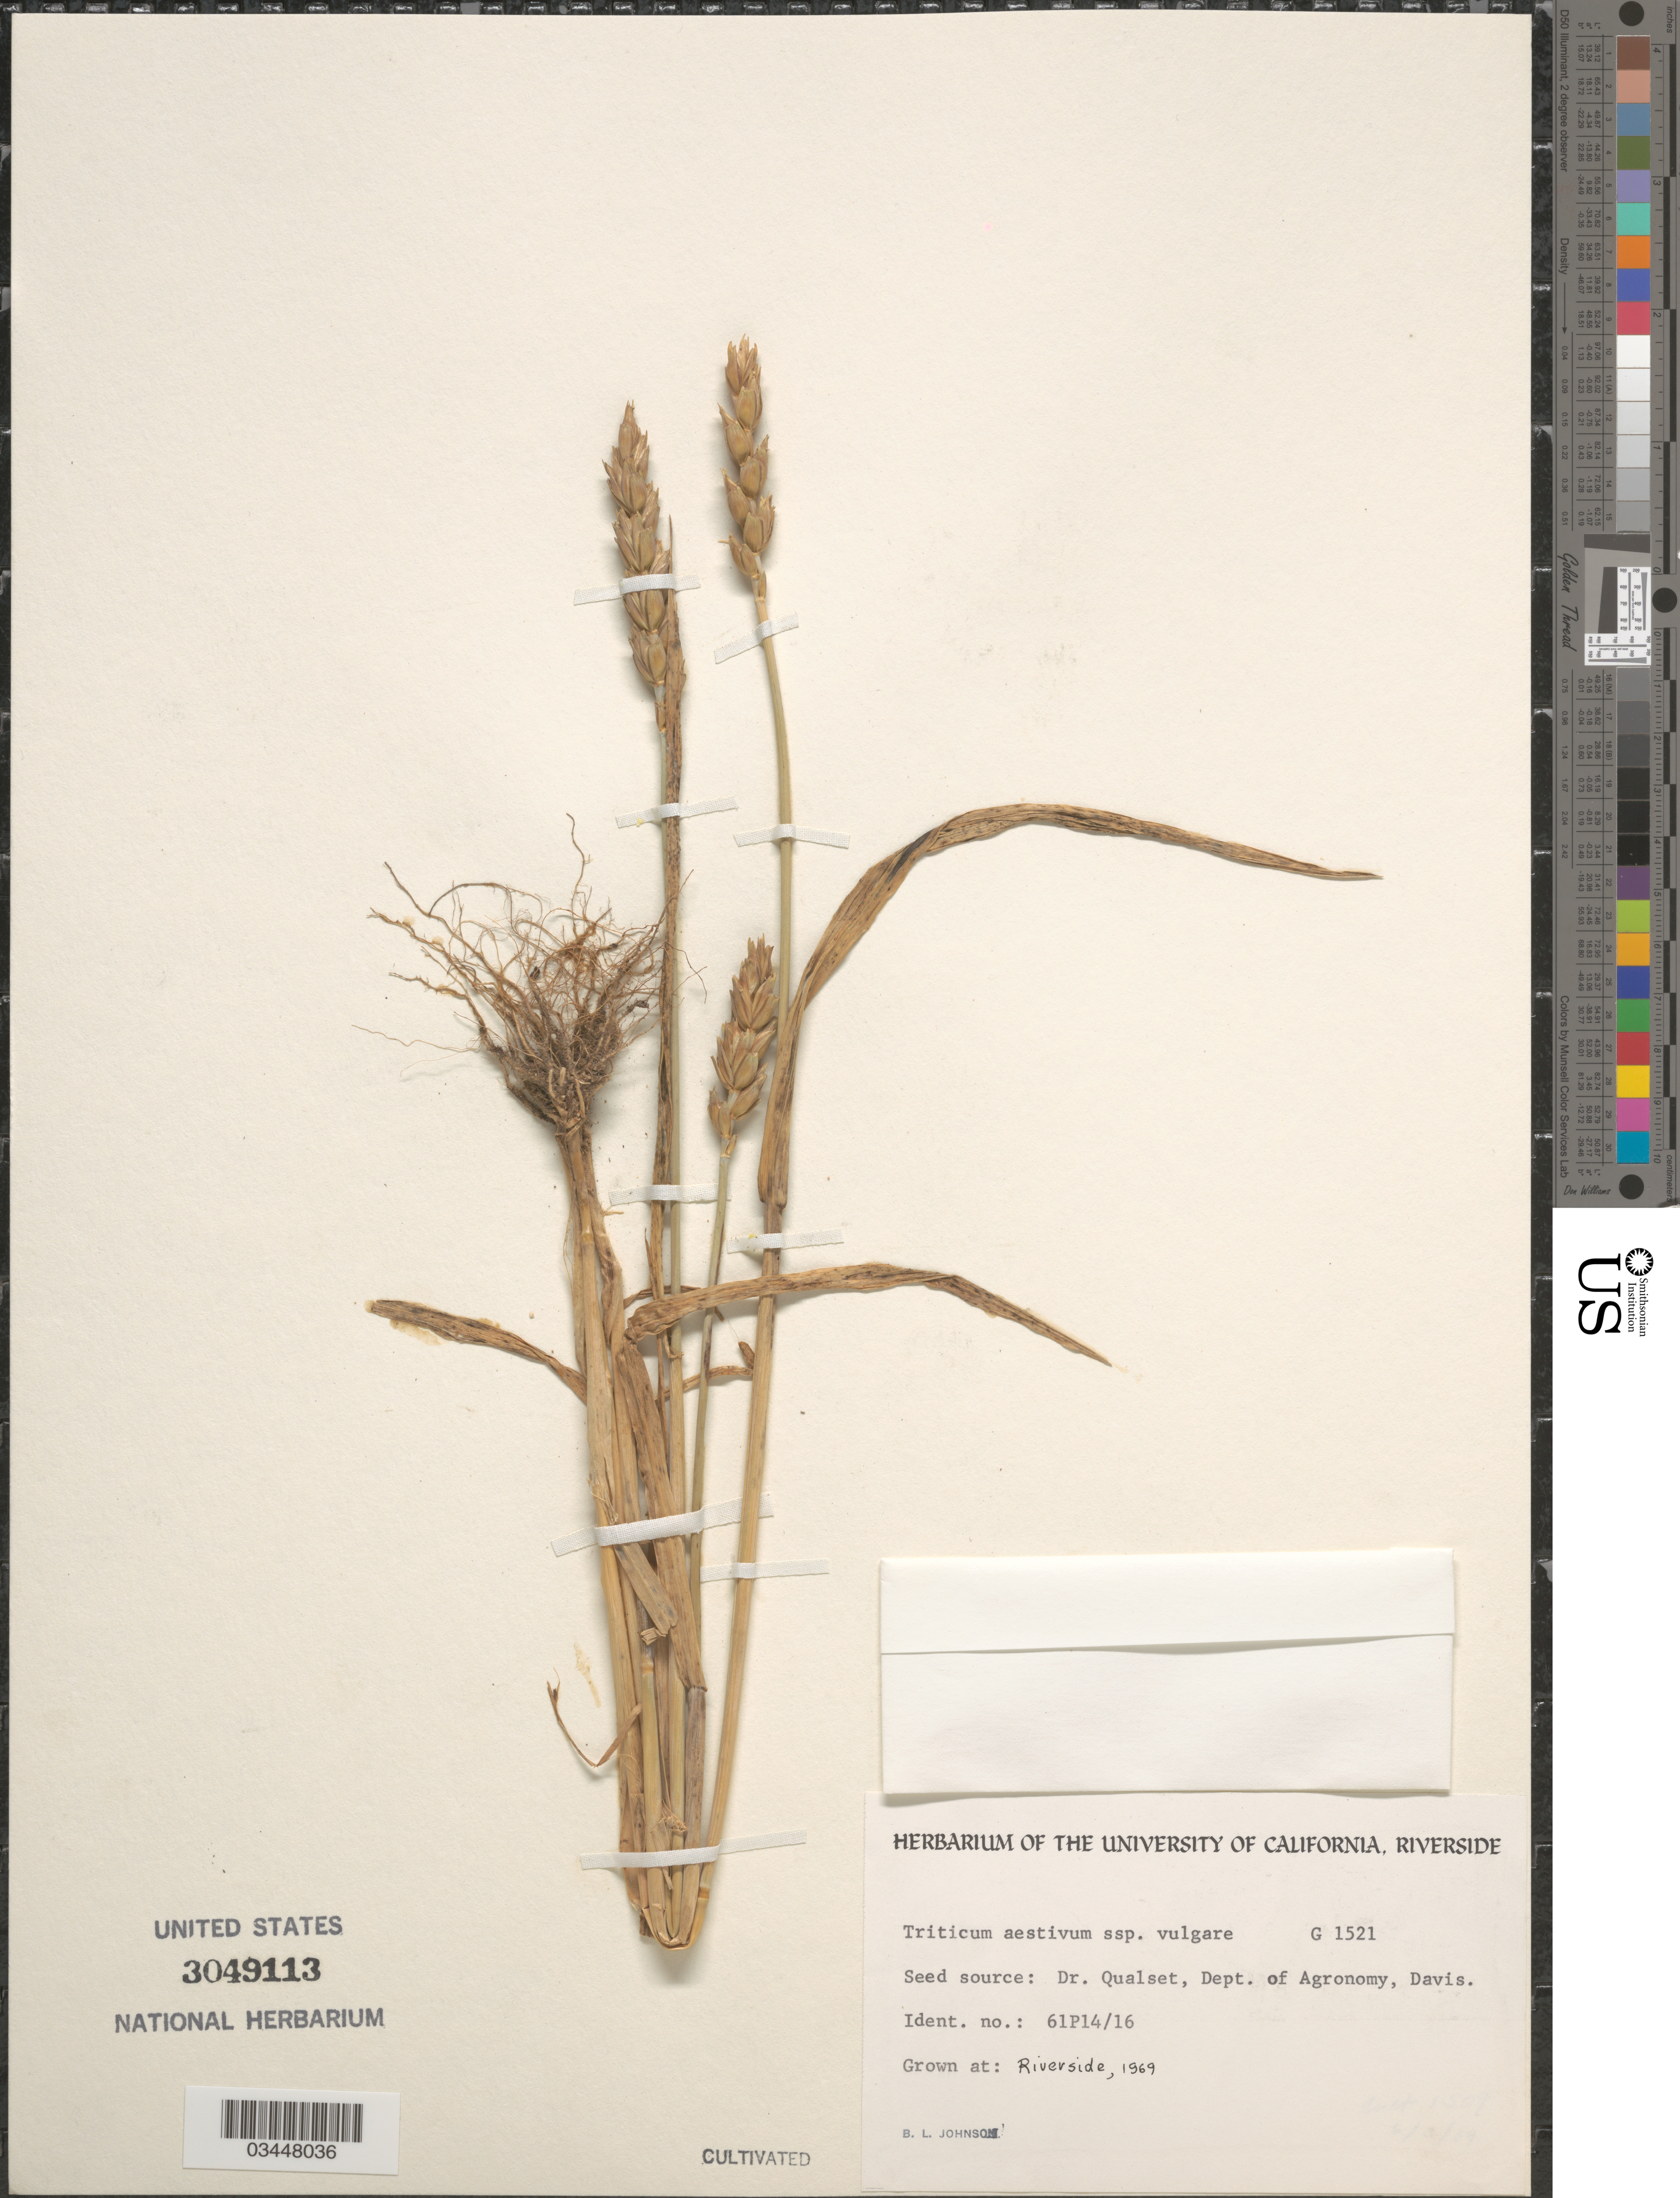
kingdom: Plantae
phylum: Tracheophyta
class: Liliopsida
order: Poales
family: Poaceae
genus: Triticum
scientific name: Triticum aestivum subsp. vulgare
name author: (Vill.) Thell.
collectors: B. Johnson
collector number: G1521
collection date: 1969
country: United States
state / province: California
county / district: Riverside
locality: Riverside.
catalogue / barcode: US 3049113